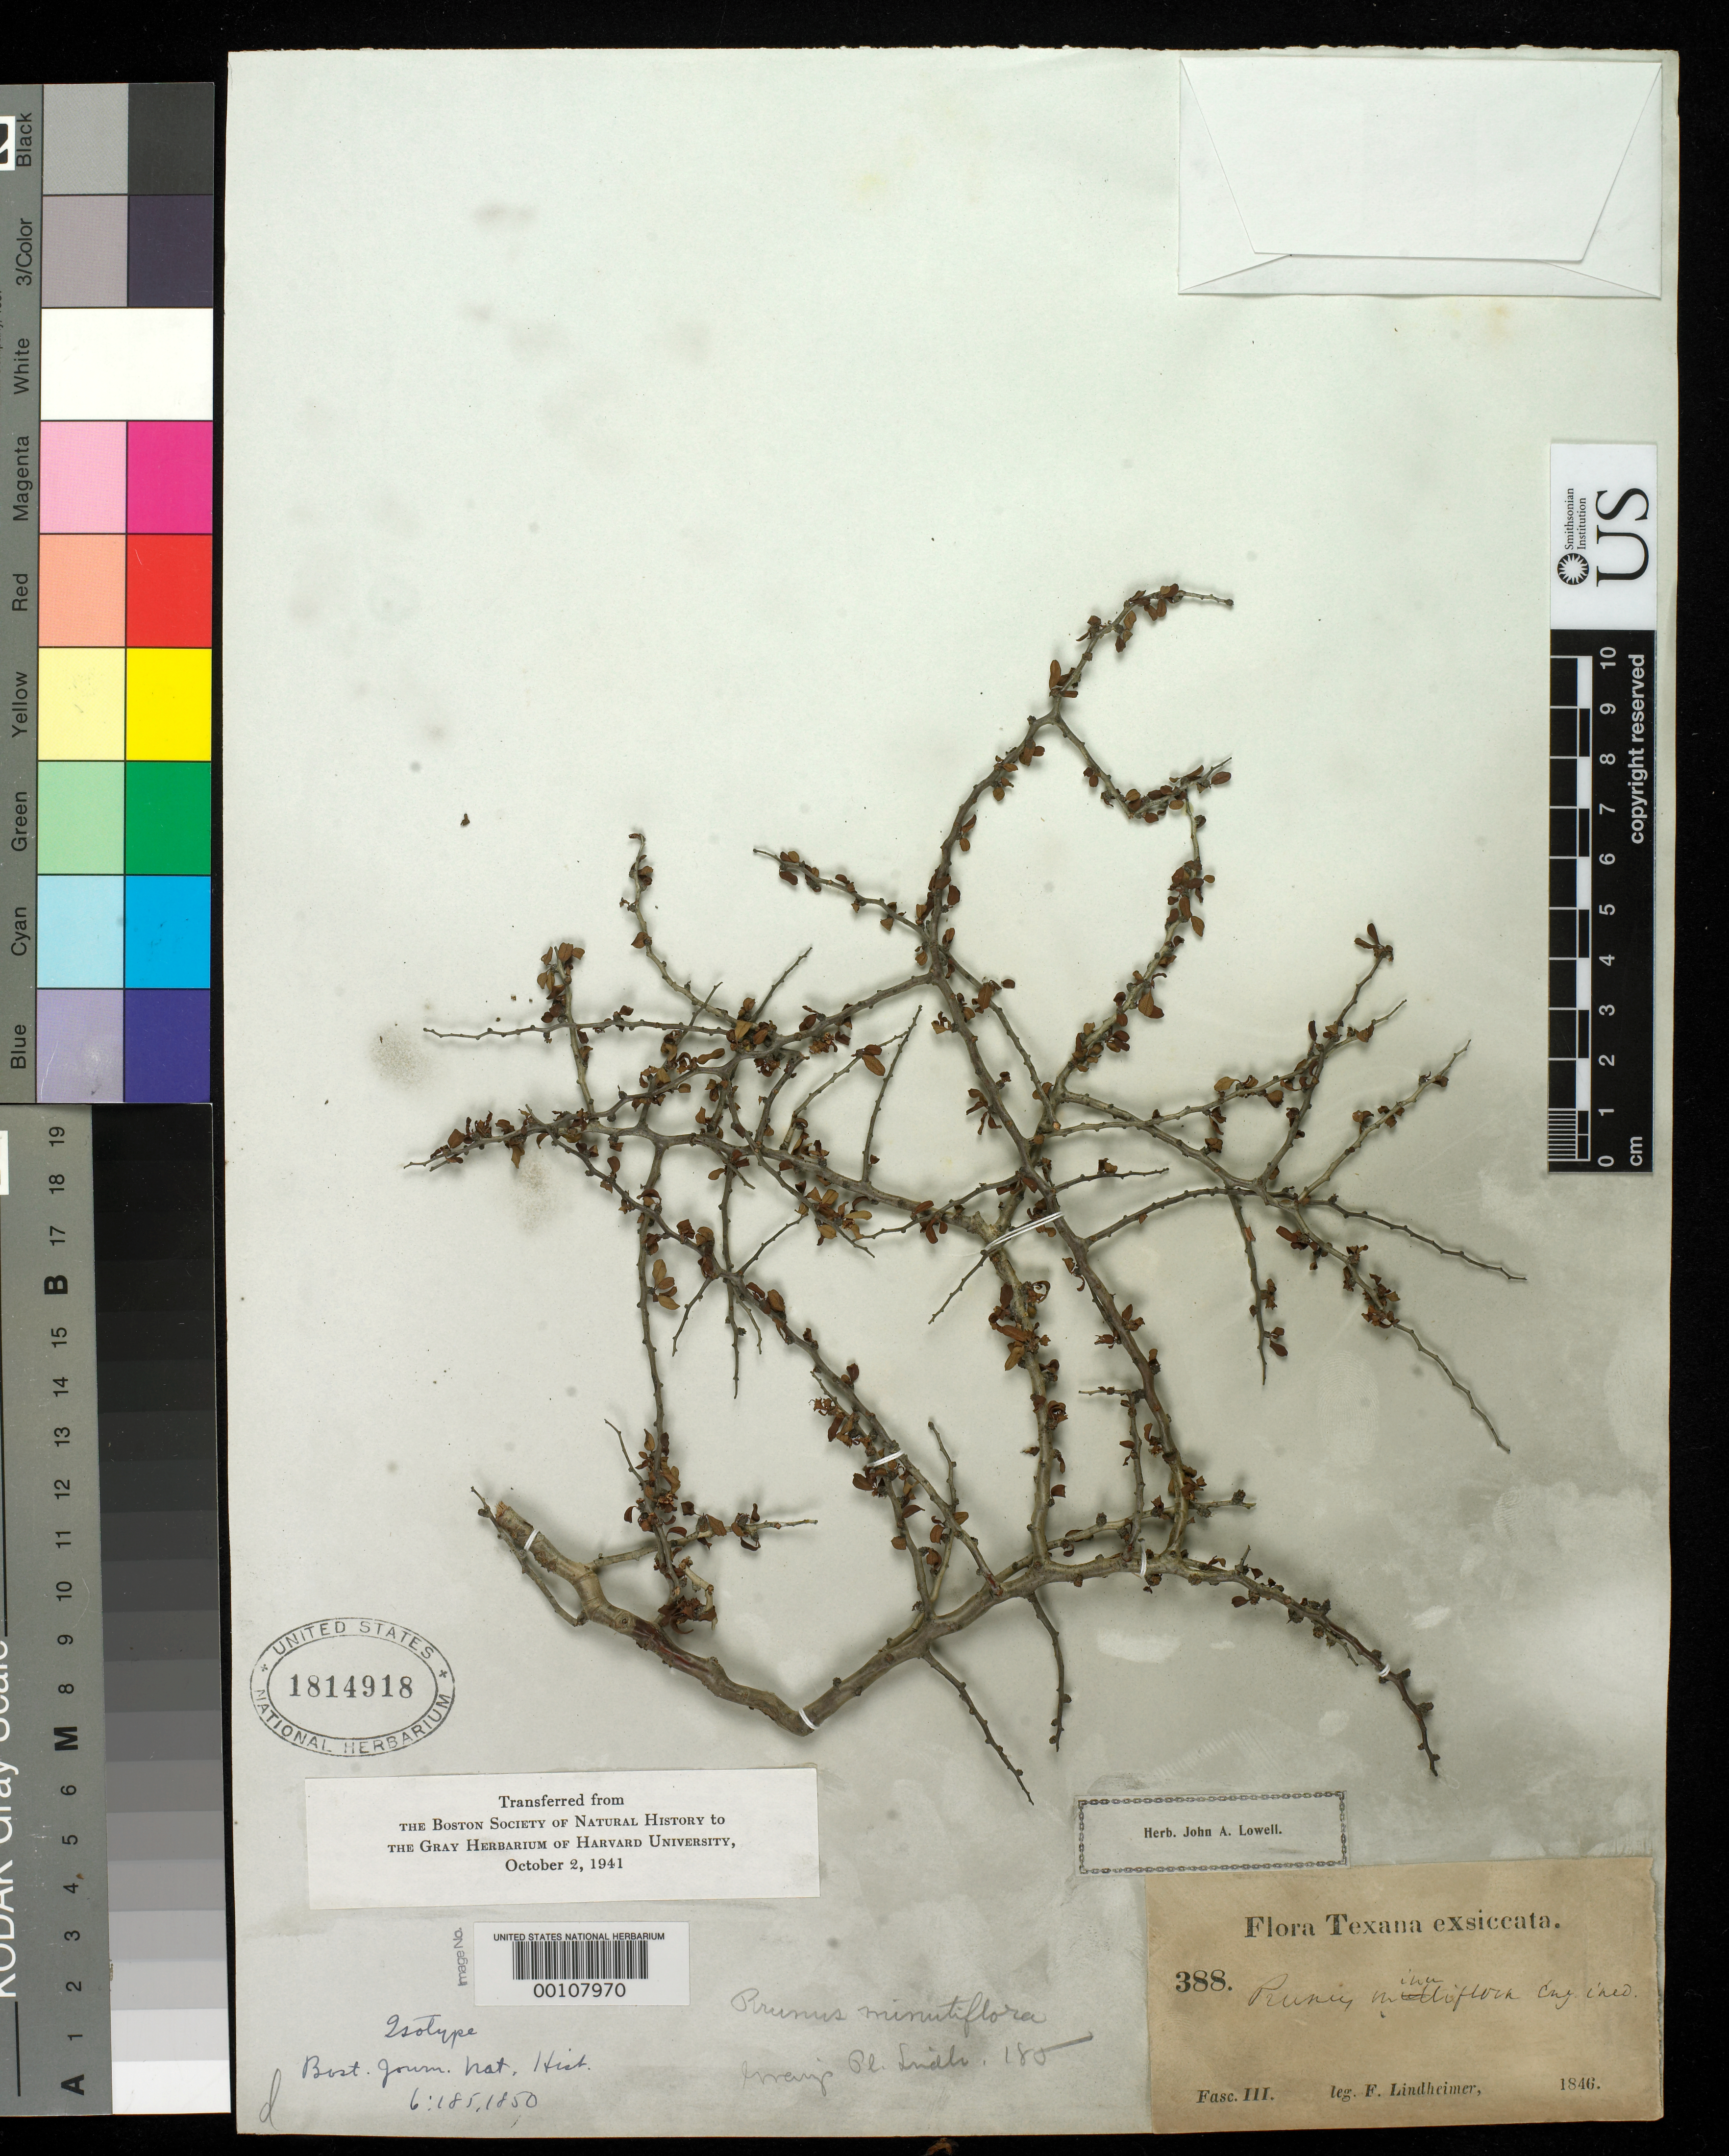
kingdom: Plantae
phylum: Tracheophyta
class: Magnoliopsida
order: Rosales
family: Rosaceae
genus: Prunus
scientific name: Prunus minutiflora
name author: Engelm. ex A. Gray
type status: Isotype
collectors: F. J. Lindheimer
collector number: III 388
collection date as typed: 1846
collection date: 1846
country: United States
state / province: Texas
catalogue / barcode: US 1814918